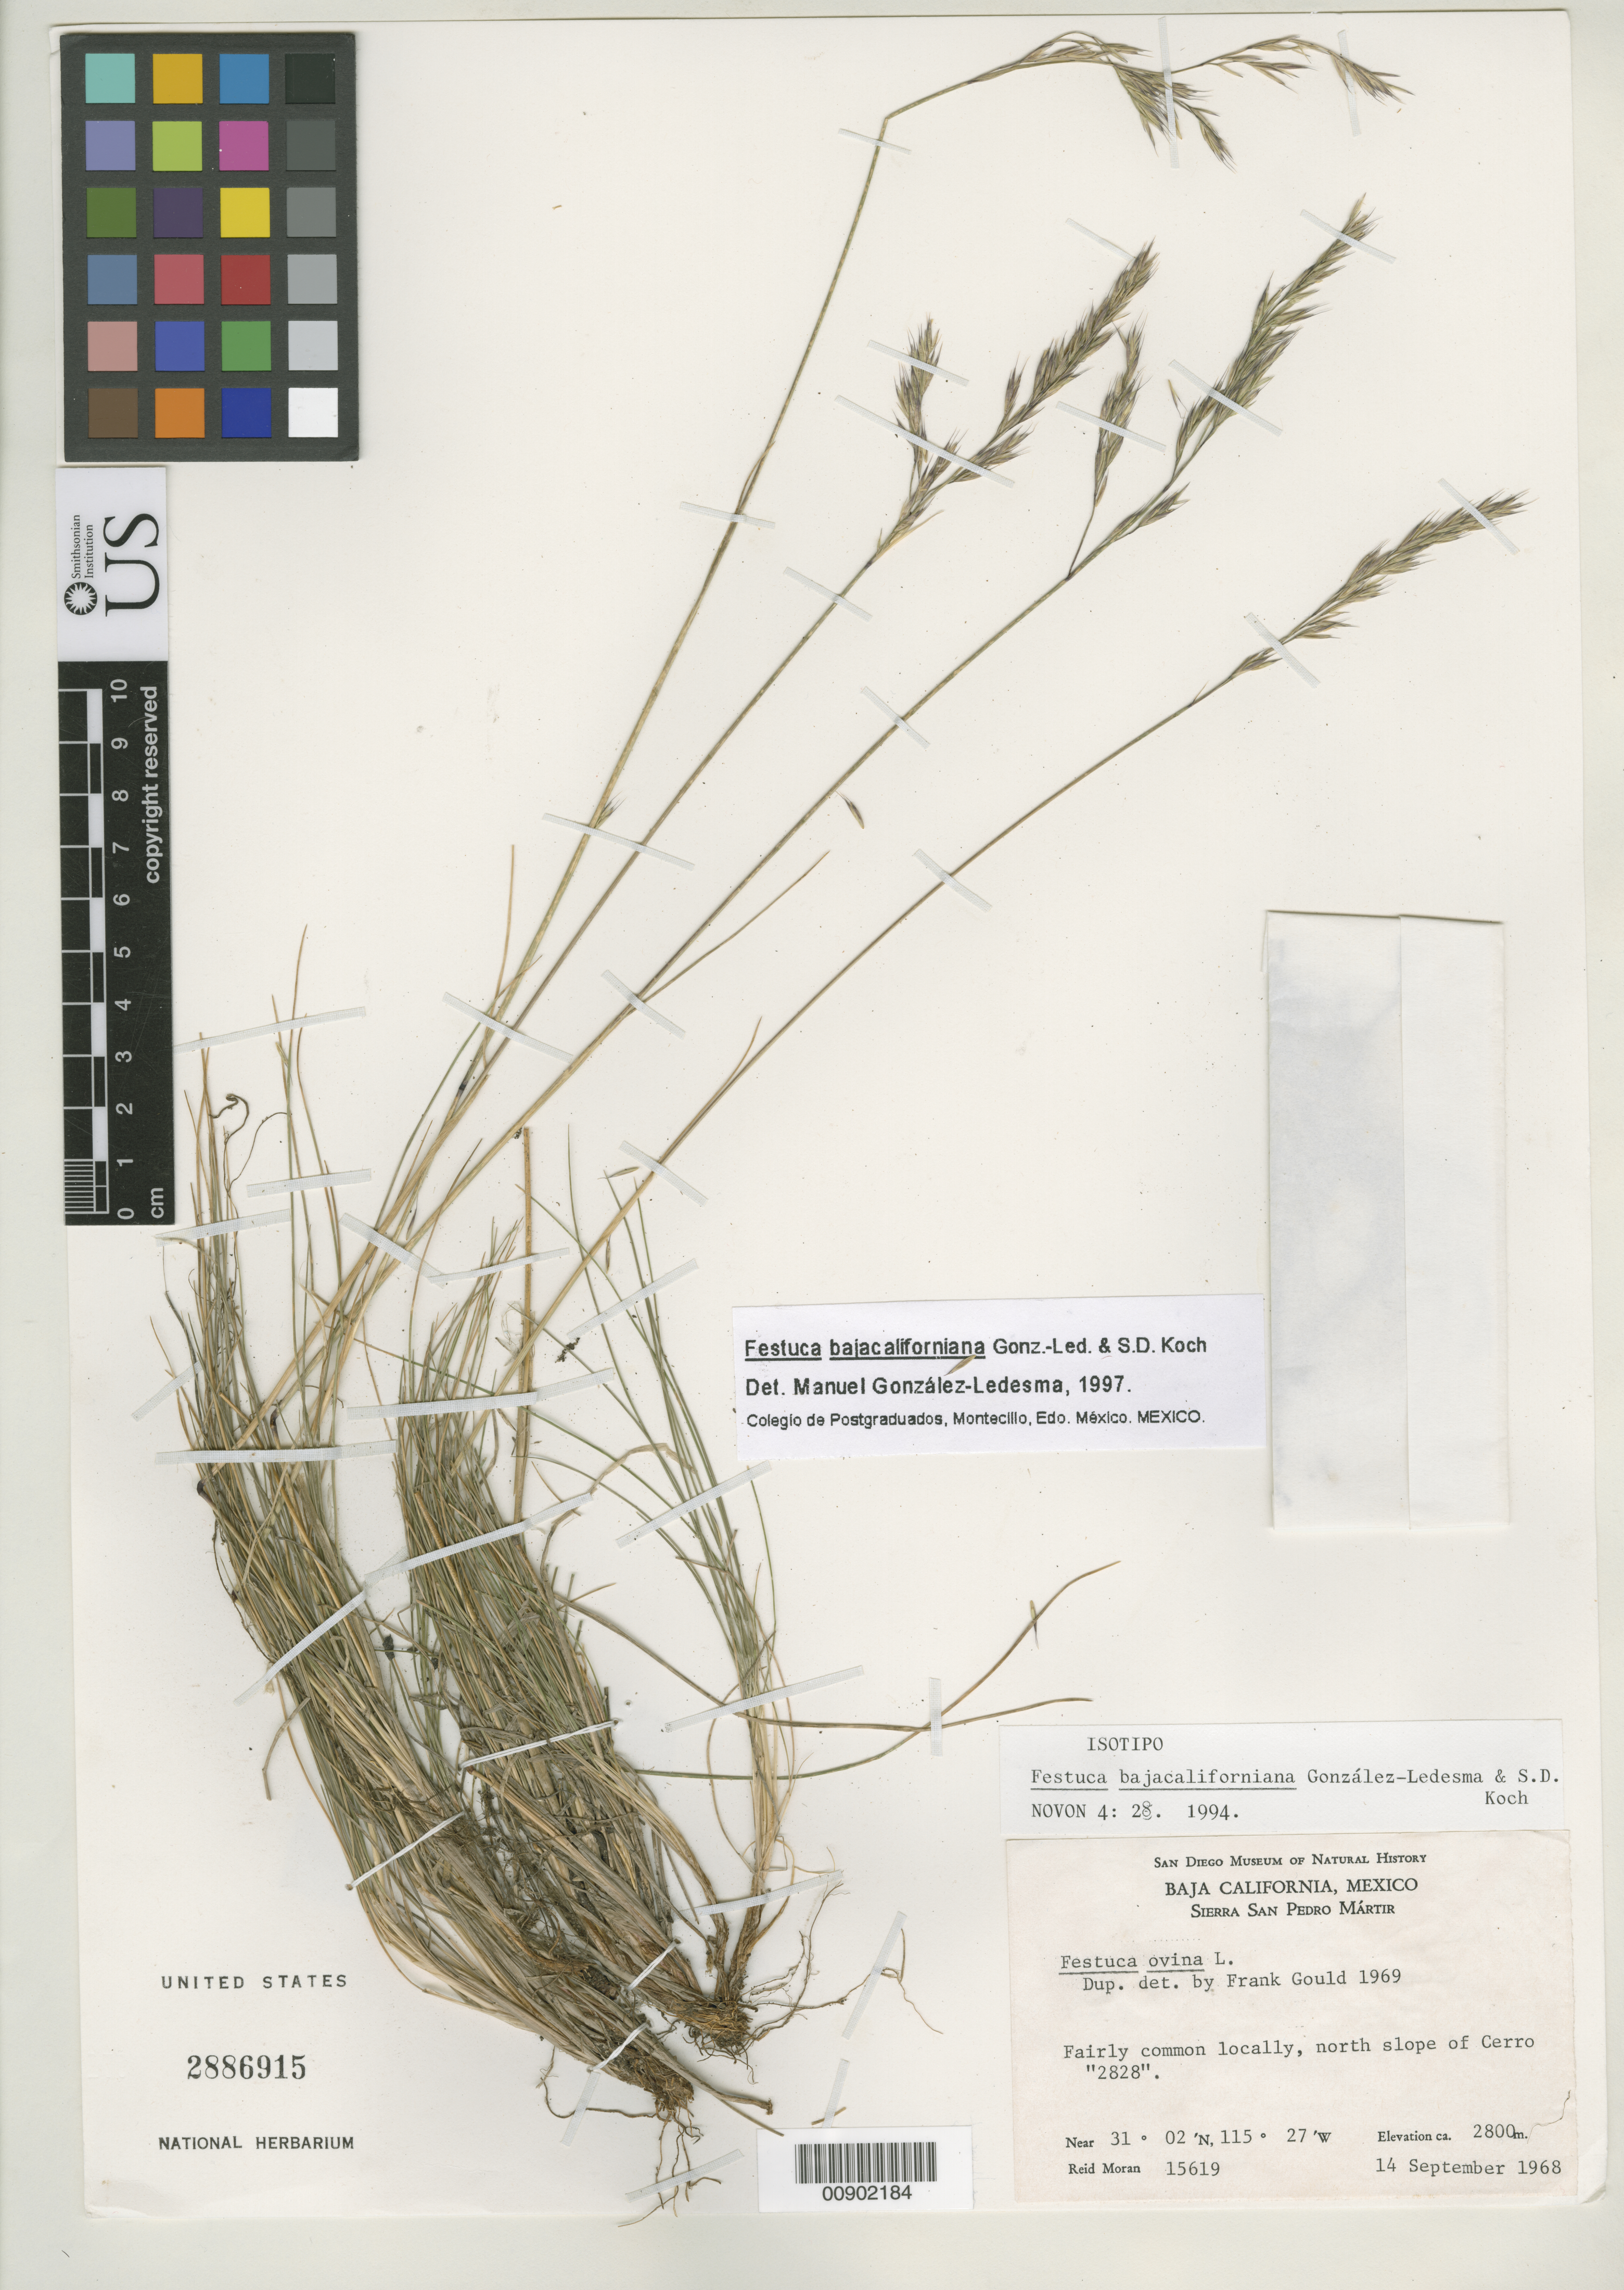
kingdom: Plantae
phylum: Tracheophyta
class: Liliopsida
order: Poales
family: Poaceae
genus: Festuca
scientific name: Festuca bajacaliforniana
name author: Gonz.-Led. & S.D. Koch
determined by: González-Ledesma, M.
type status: Isotype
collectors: R. C. Moran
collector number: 15619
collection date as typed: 14 Sep 1968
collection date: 1968-09-14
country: Mexico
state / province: Baja California Norte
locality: Baja California, Sierra San Pedro Mártir. North slope of Cerro "2828".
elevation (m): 2800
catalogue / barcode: US 2886915